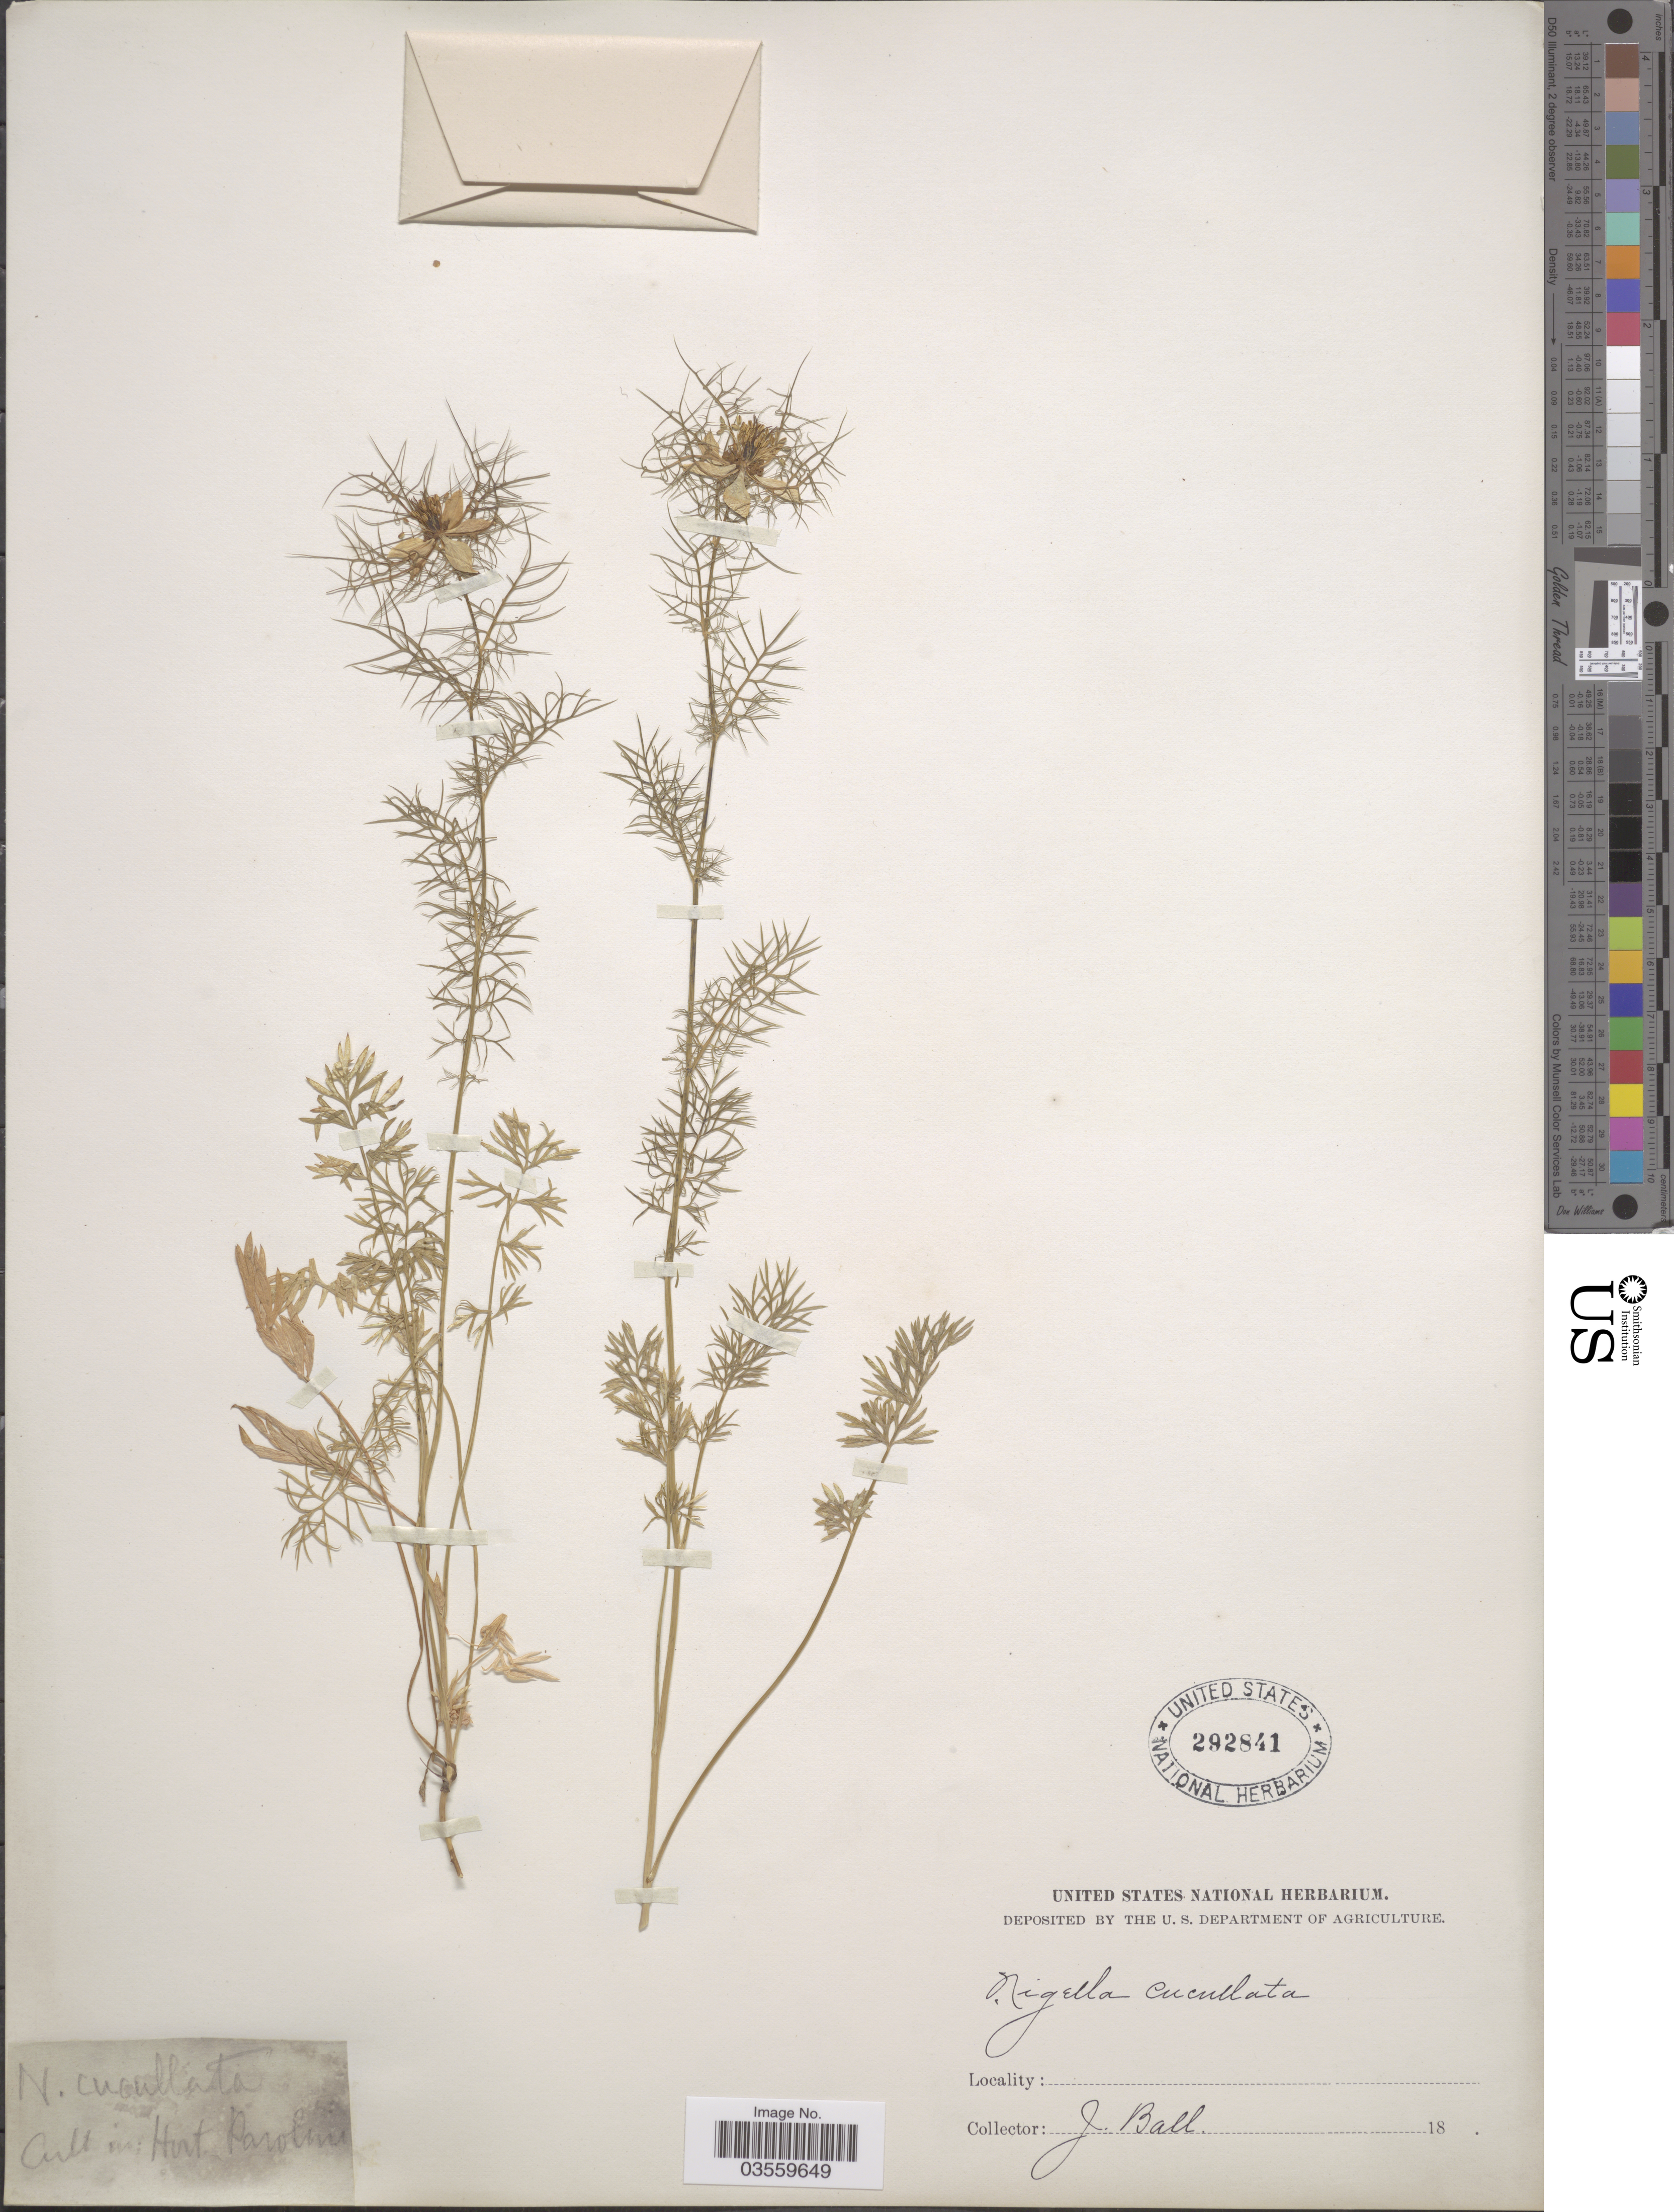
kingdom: Plantae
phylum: Tracheophyta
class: Magnoliopsida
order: Ranunculales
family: Ranunculaceae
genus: Nigella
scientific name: Nigella cucullata, ined.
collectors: J. Ball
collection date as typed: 18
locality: Cult. in Hort Parolin.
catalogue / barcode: US 292841